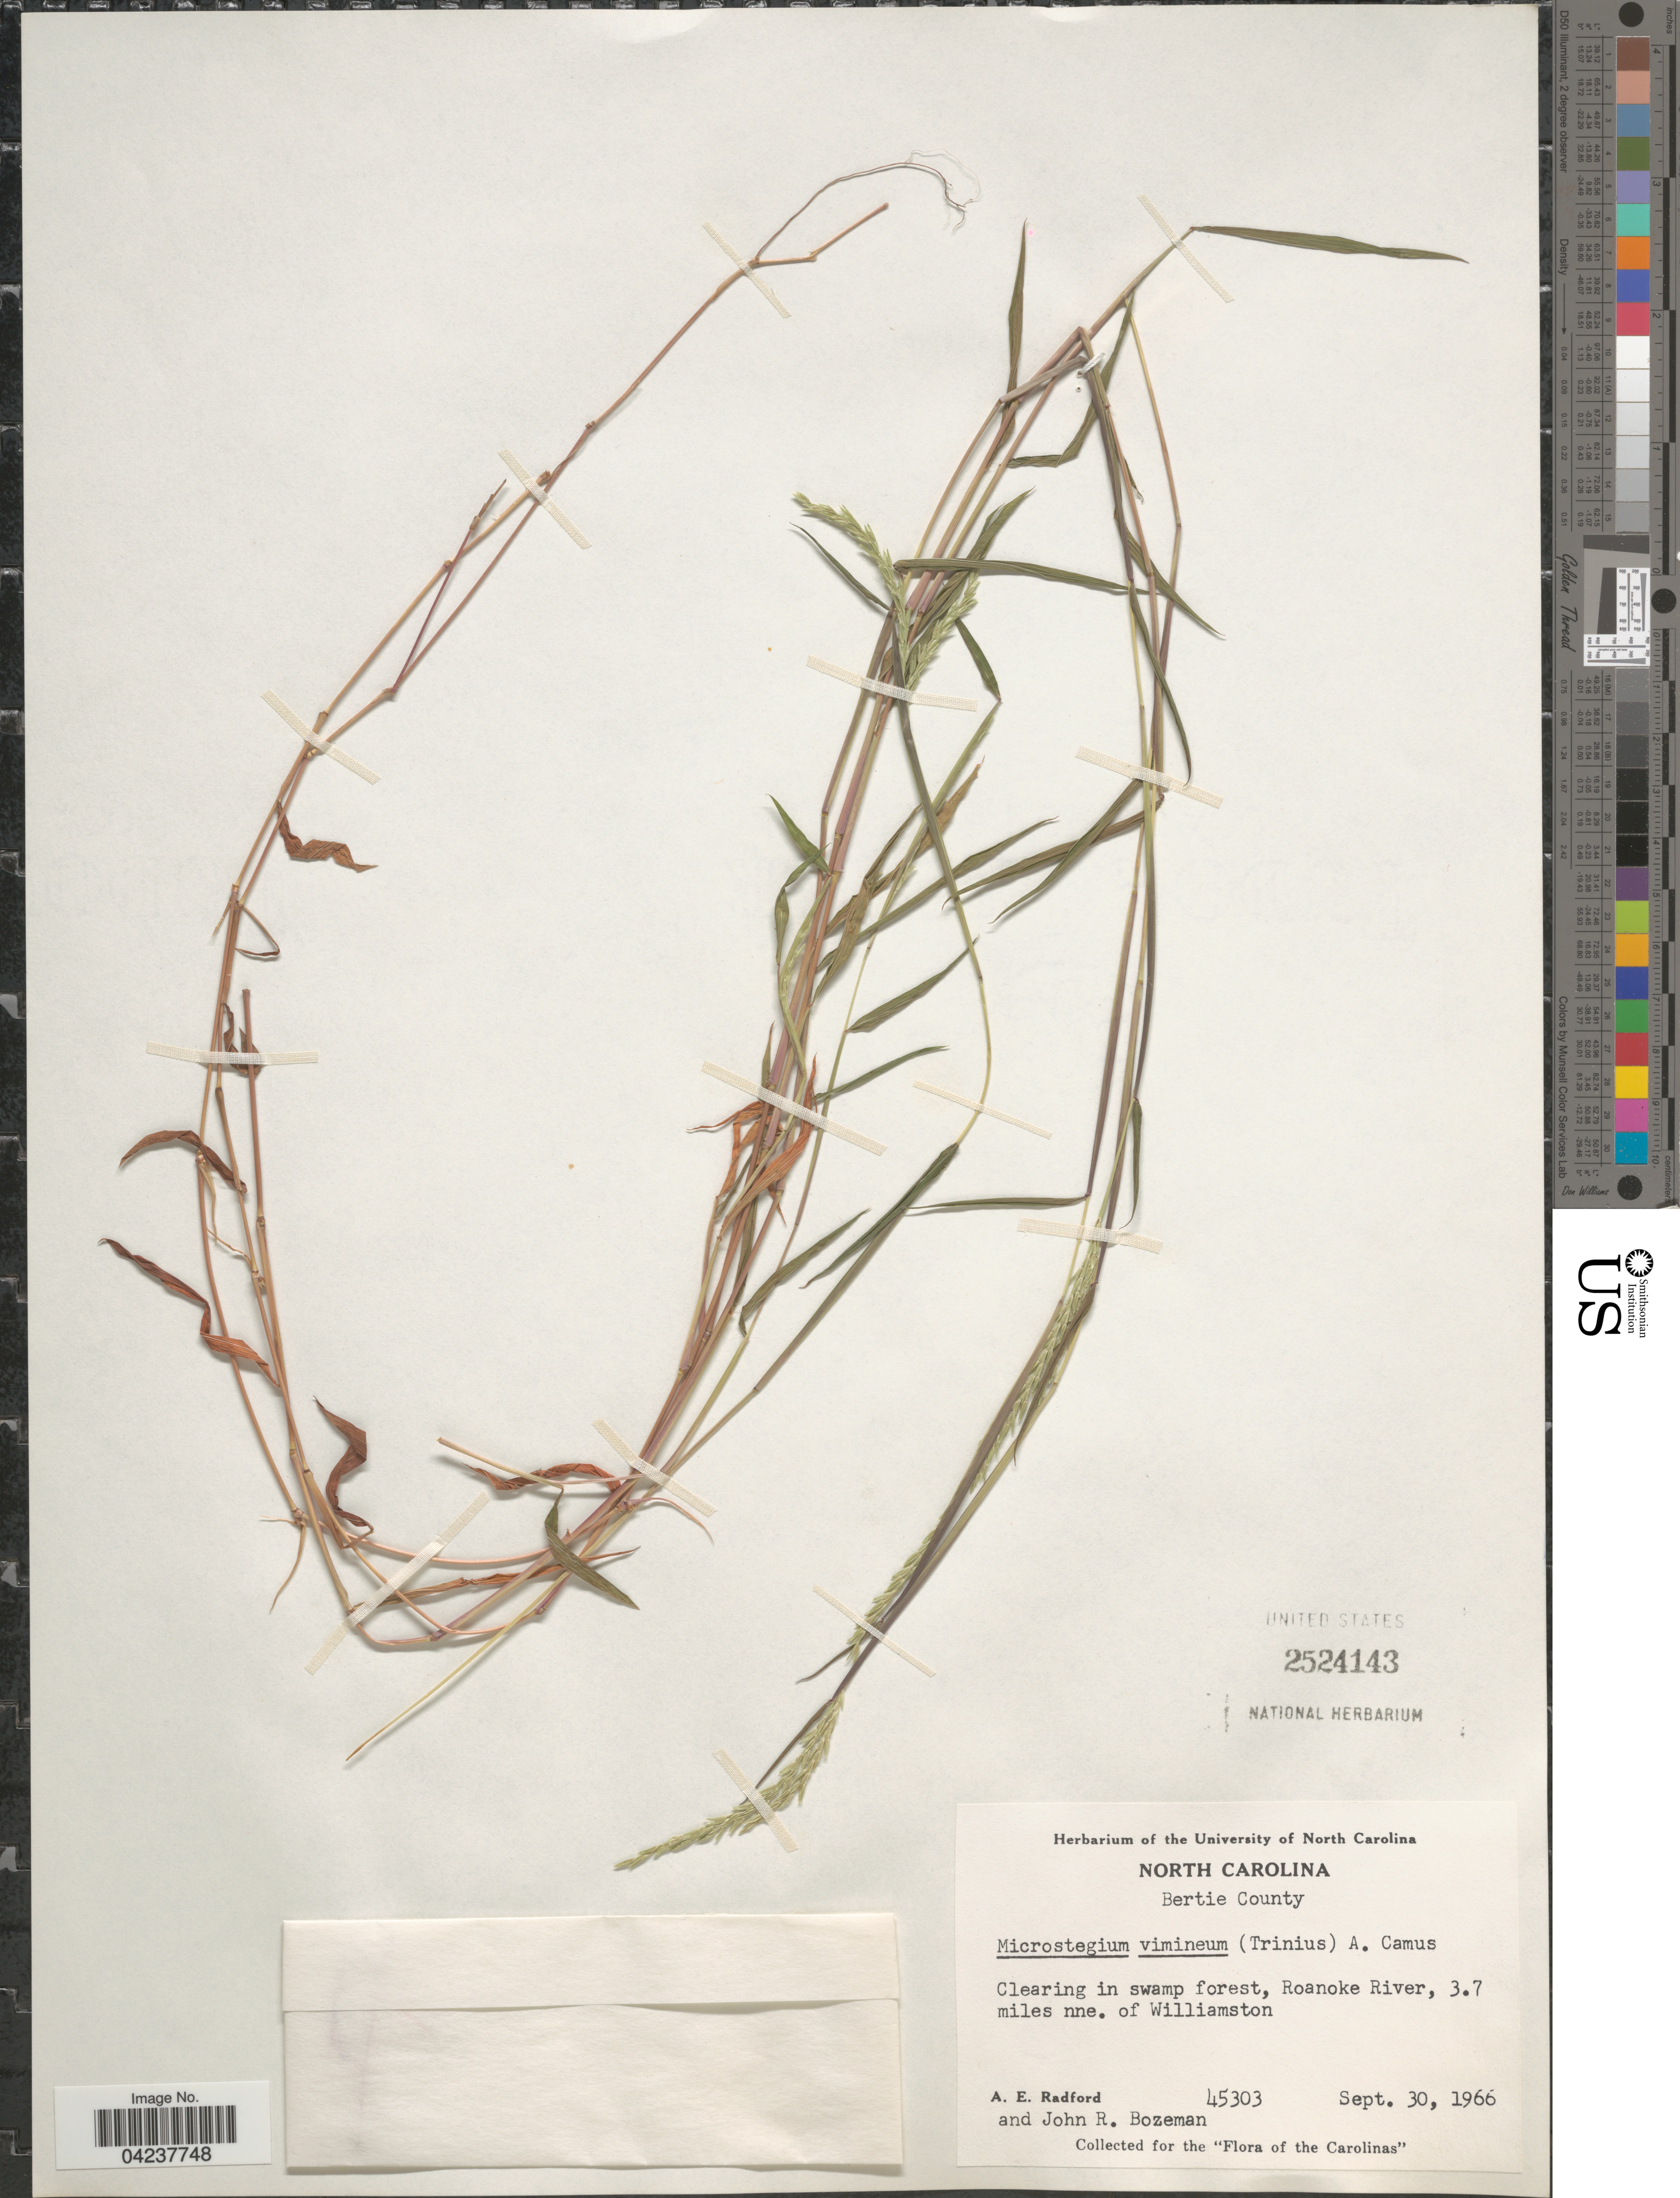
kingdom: Plantae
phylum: Tracheophyta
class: Liliopsida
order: Poales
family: Poaceae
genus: Microstegium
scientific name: Microstegium vimineum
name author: (Trin.) A. Camus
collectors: A. E. Radford & J. R. Bozeman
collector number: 45303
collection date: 1966-09-30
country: United States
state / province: North Carolina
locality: Bertie County. Clearing in swamp forest, Roanoke River, 3.7 miles nne. of Williamston. Carolinas.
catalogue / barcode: US 2524143